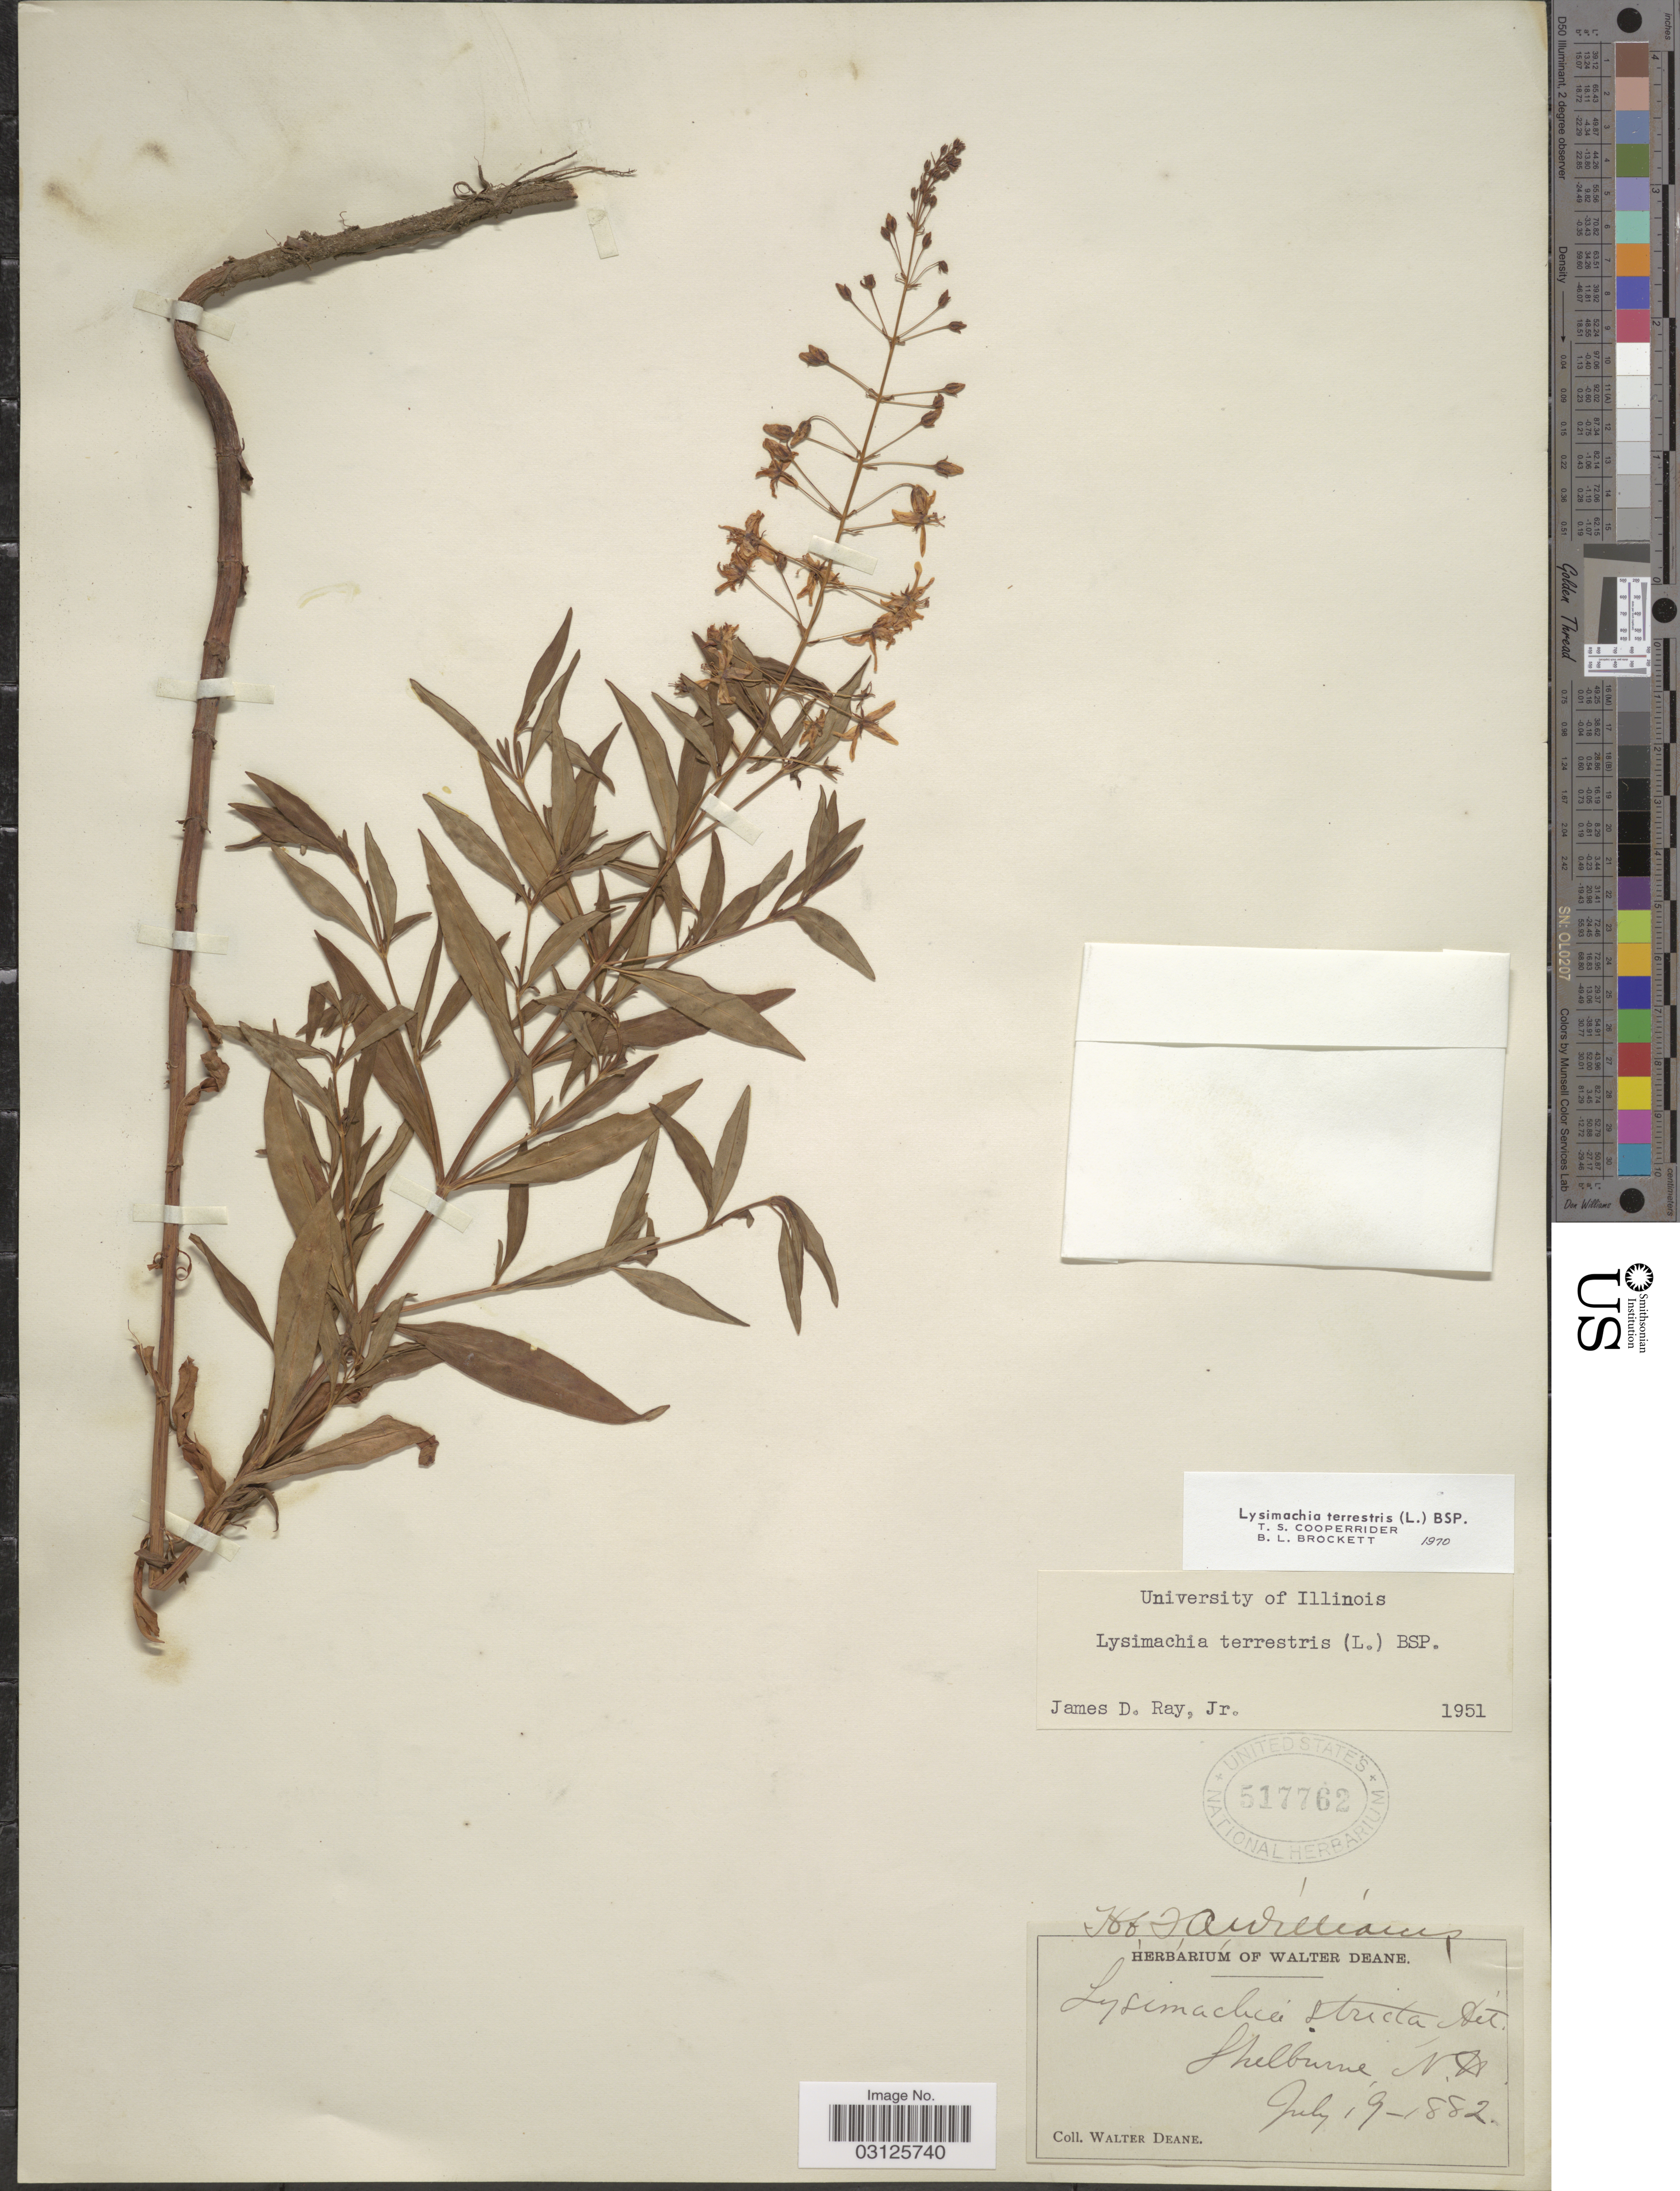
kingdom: Plantae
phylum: Tracheophyta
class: Magnoliopsida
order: Ericales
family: Primulaceae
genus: Lysimachia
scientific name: Lysimachia terrestris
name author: (L.) Britton, Stearns & Poggenb.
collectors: W. Deane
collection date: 1882-07-19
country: United States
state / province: New Hampshire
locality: Shelburne.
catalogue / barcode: US 517762